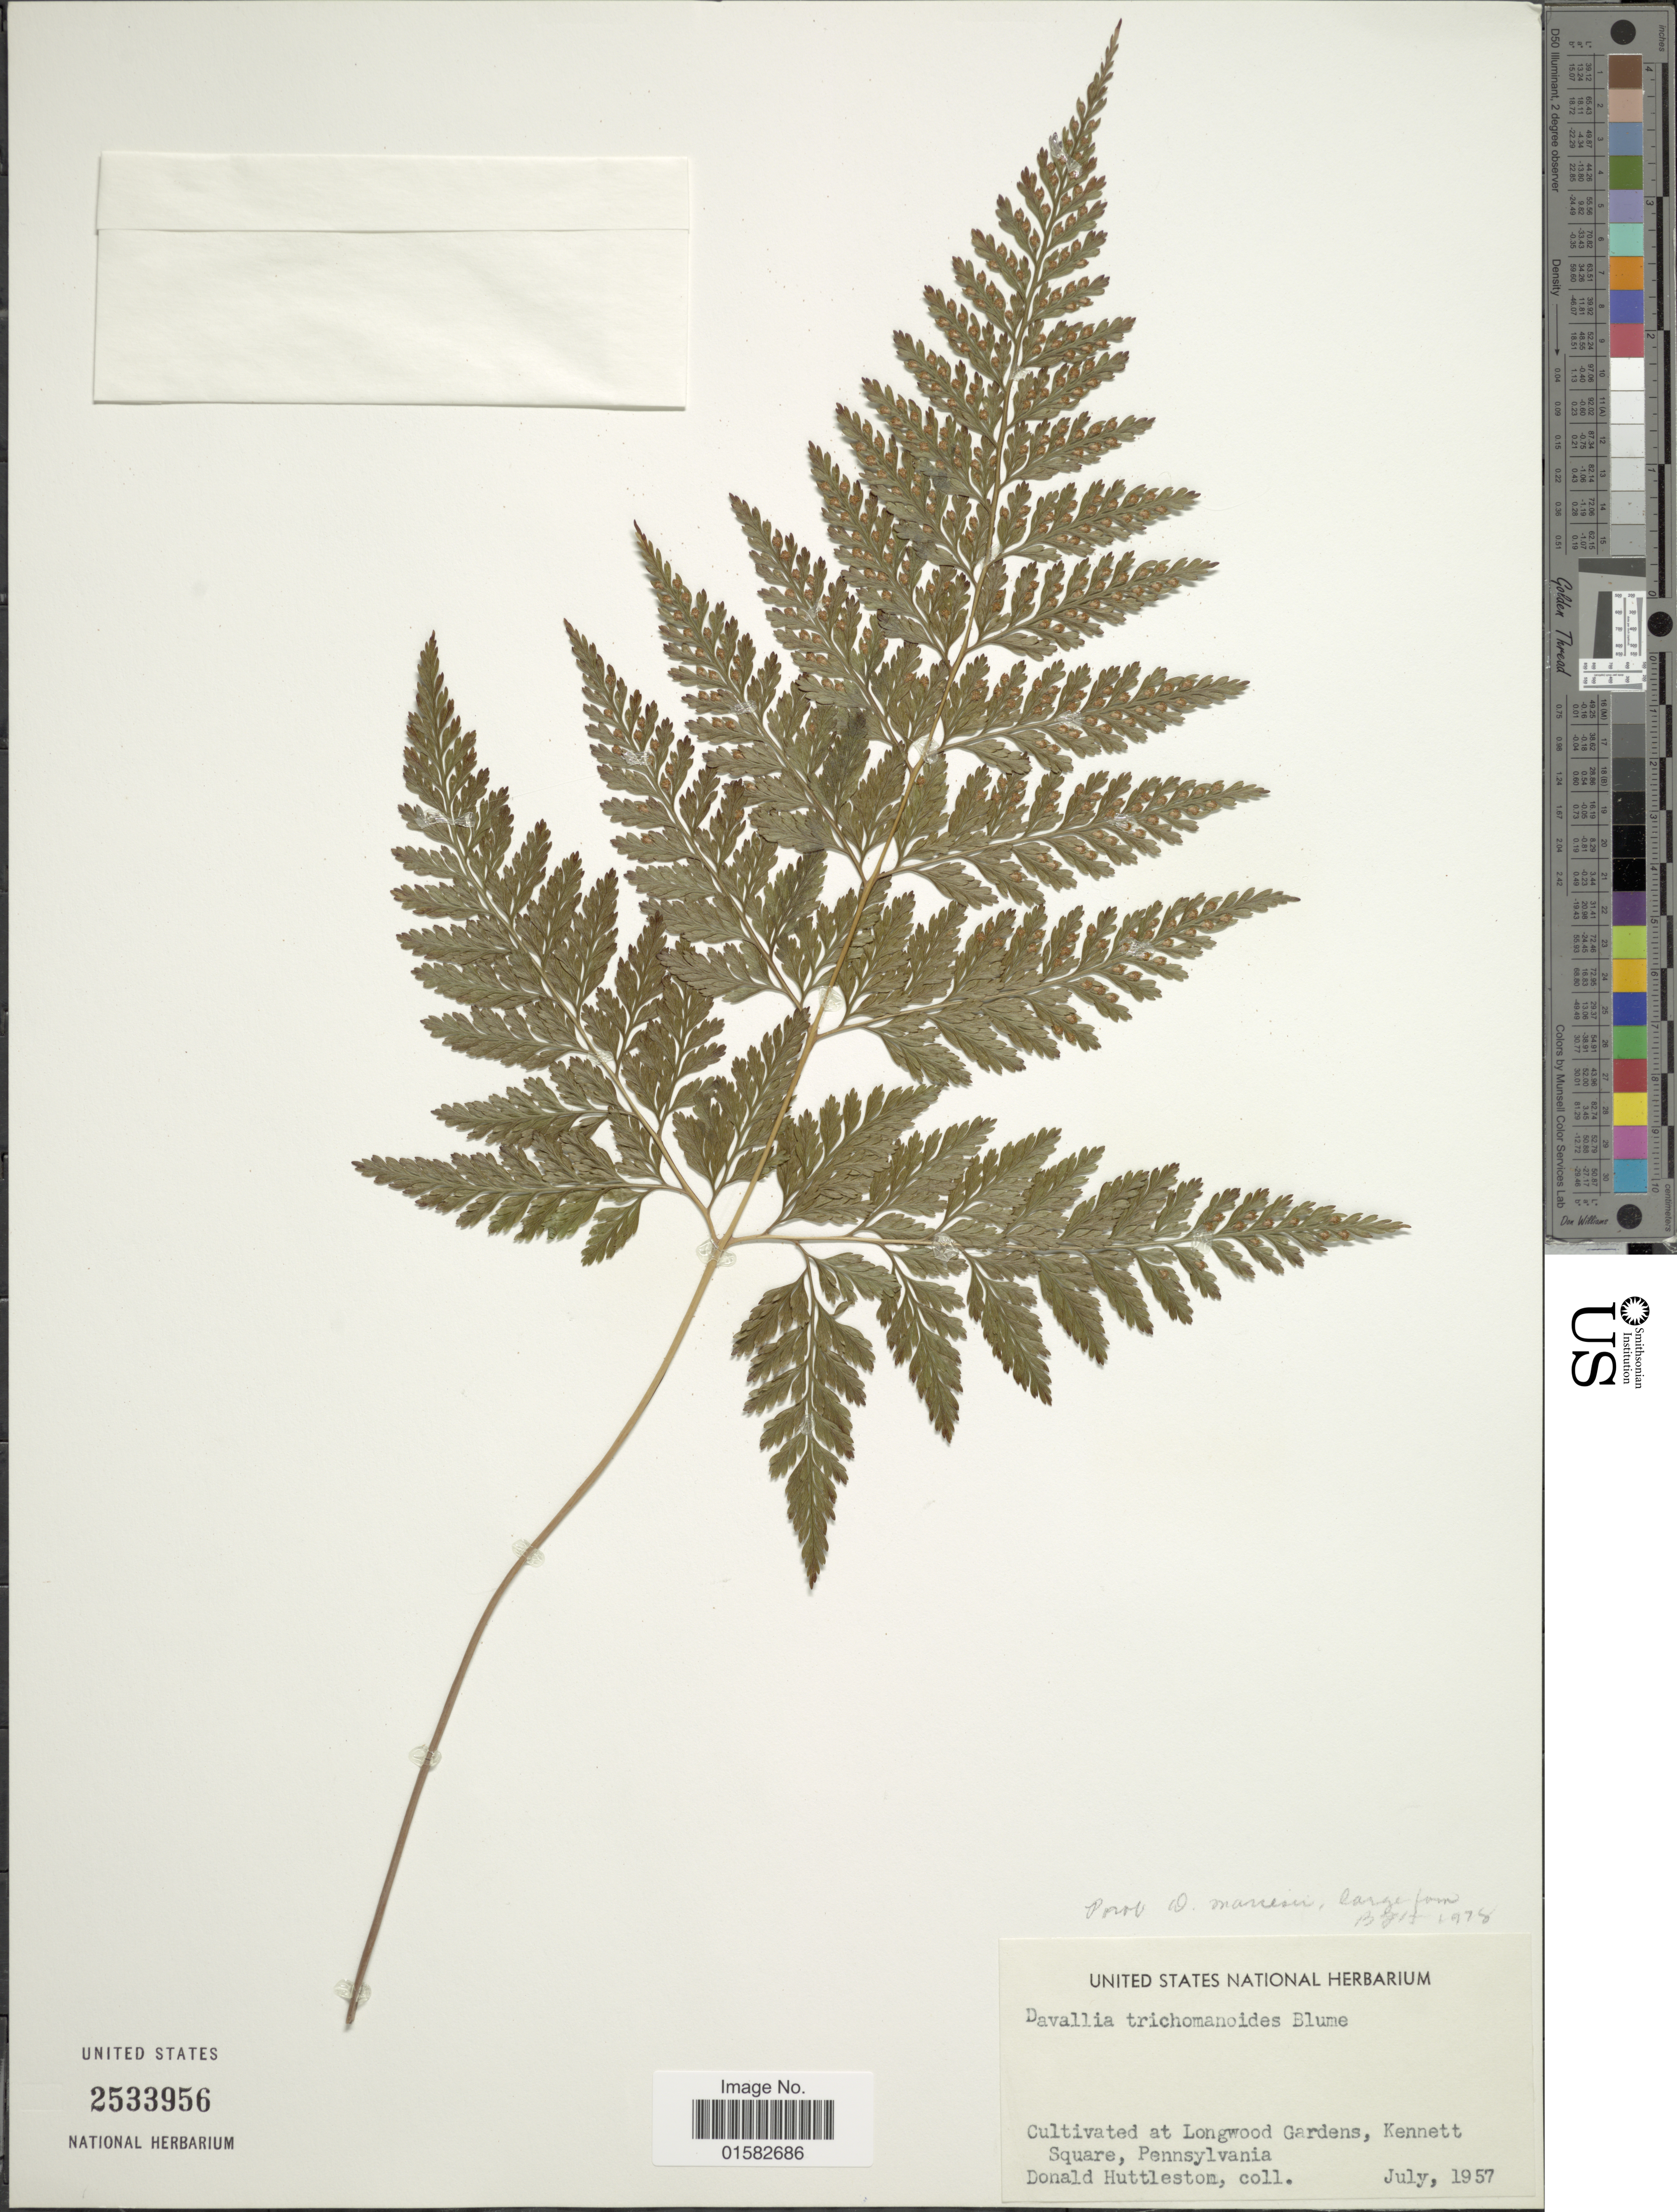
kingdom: Plantae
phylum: Tracheophyta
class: Polypodiopsida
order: Polypodiales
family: Davalliaceae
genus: Davallia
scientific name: Davallia trichomanoides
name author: Blume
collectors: D. G. Huttleston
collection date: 1957-07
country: United States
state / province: Pennsylvania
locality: Cultivated at Longwood Gardens, Kennett Square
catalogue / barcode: US 2533956